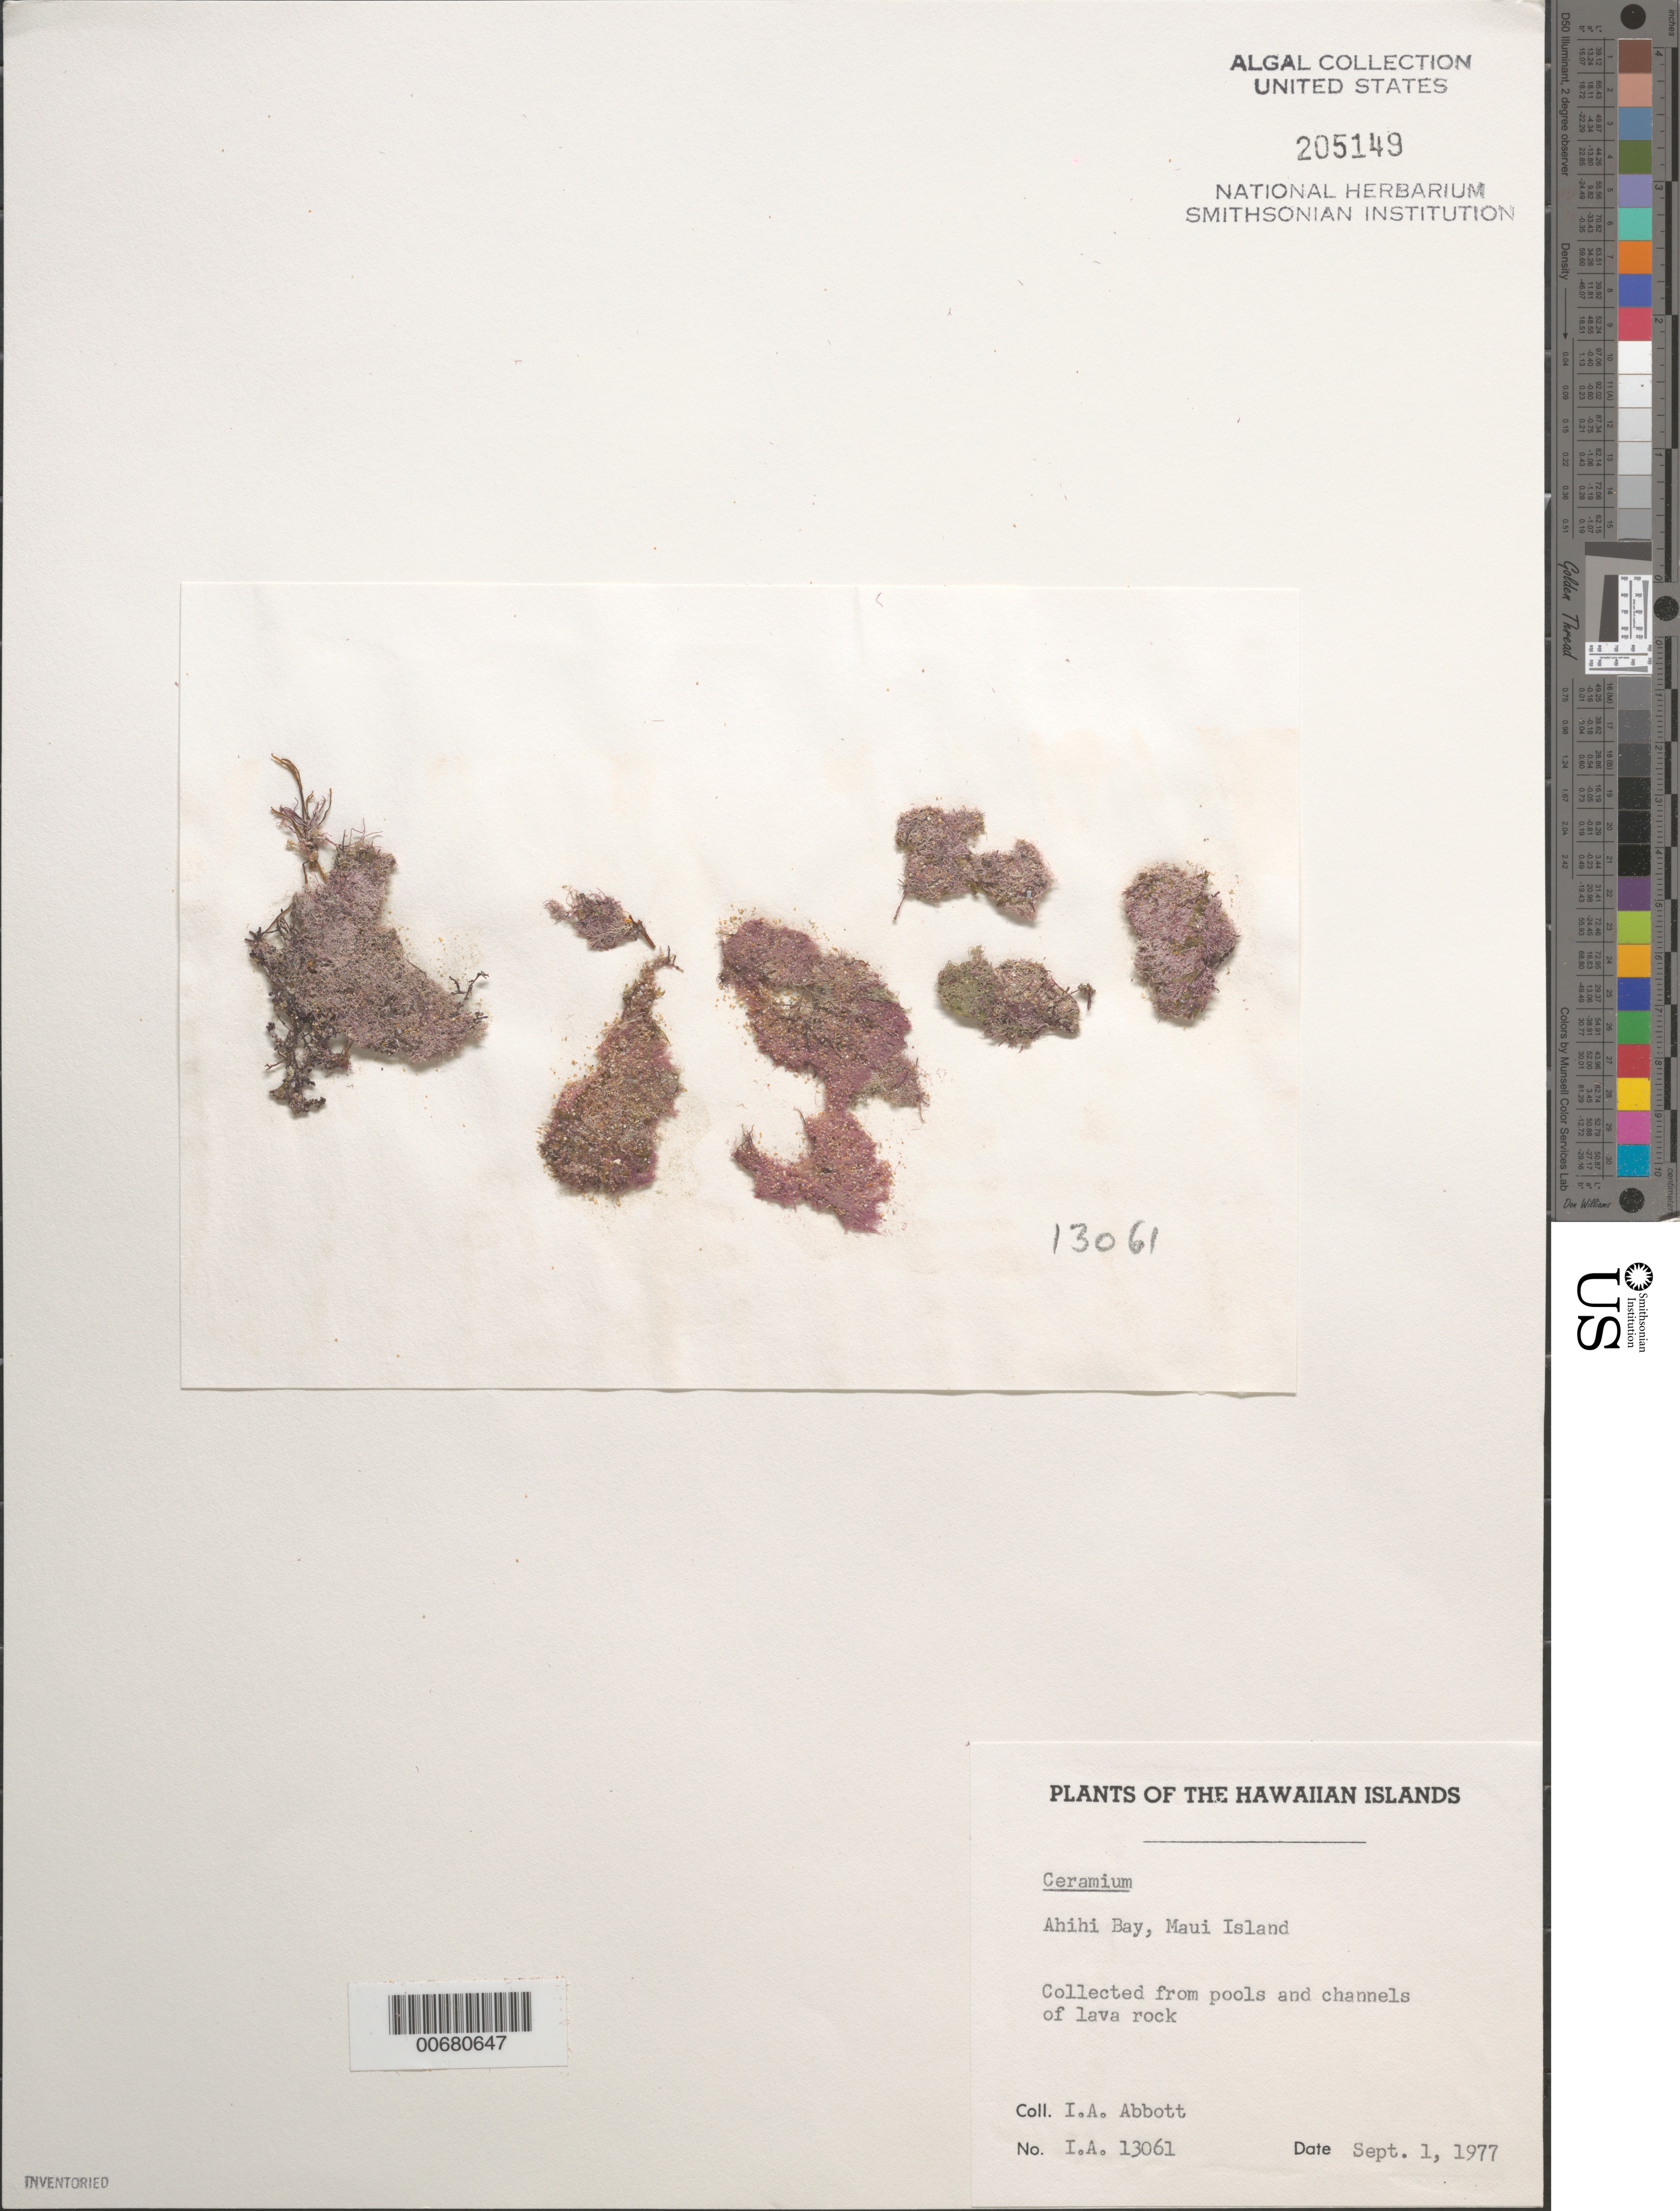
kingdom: Plantae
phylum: Rhodophyta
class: Florideophyceae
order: Ceramiales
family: Ceramiaceae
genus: Ceramium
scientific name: Ceramium sp.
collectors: I. A. Abbott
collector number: IAA 13061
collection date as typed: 01 Sep 1977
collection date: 1977-09-01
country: United States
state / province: Hawaii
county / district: Maui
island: Maui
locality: Ahihi Bay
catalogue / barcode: US 205149